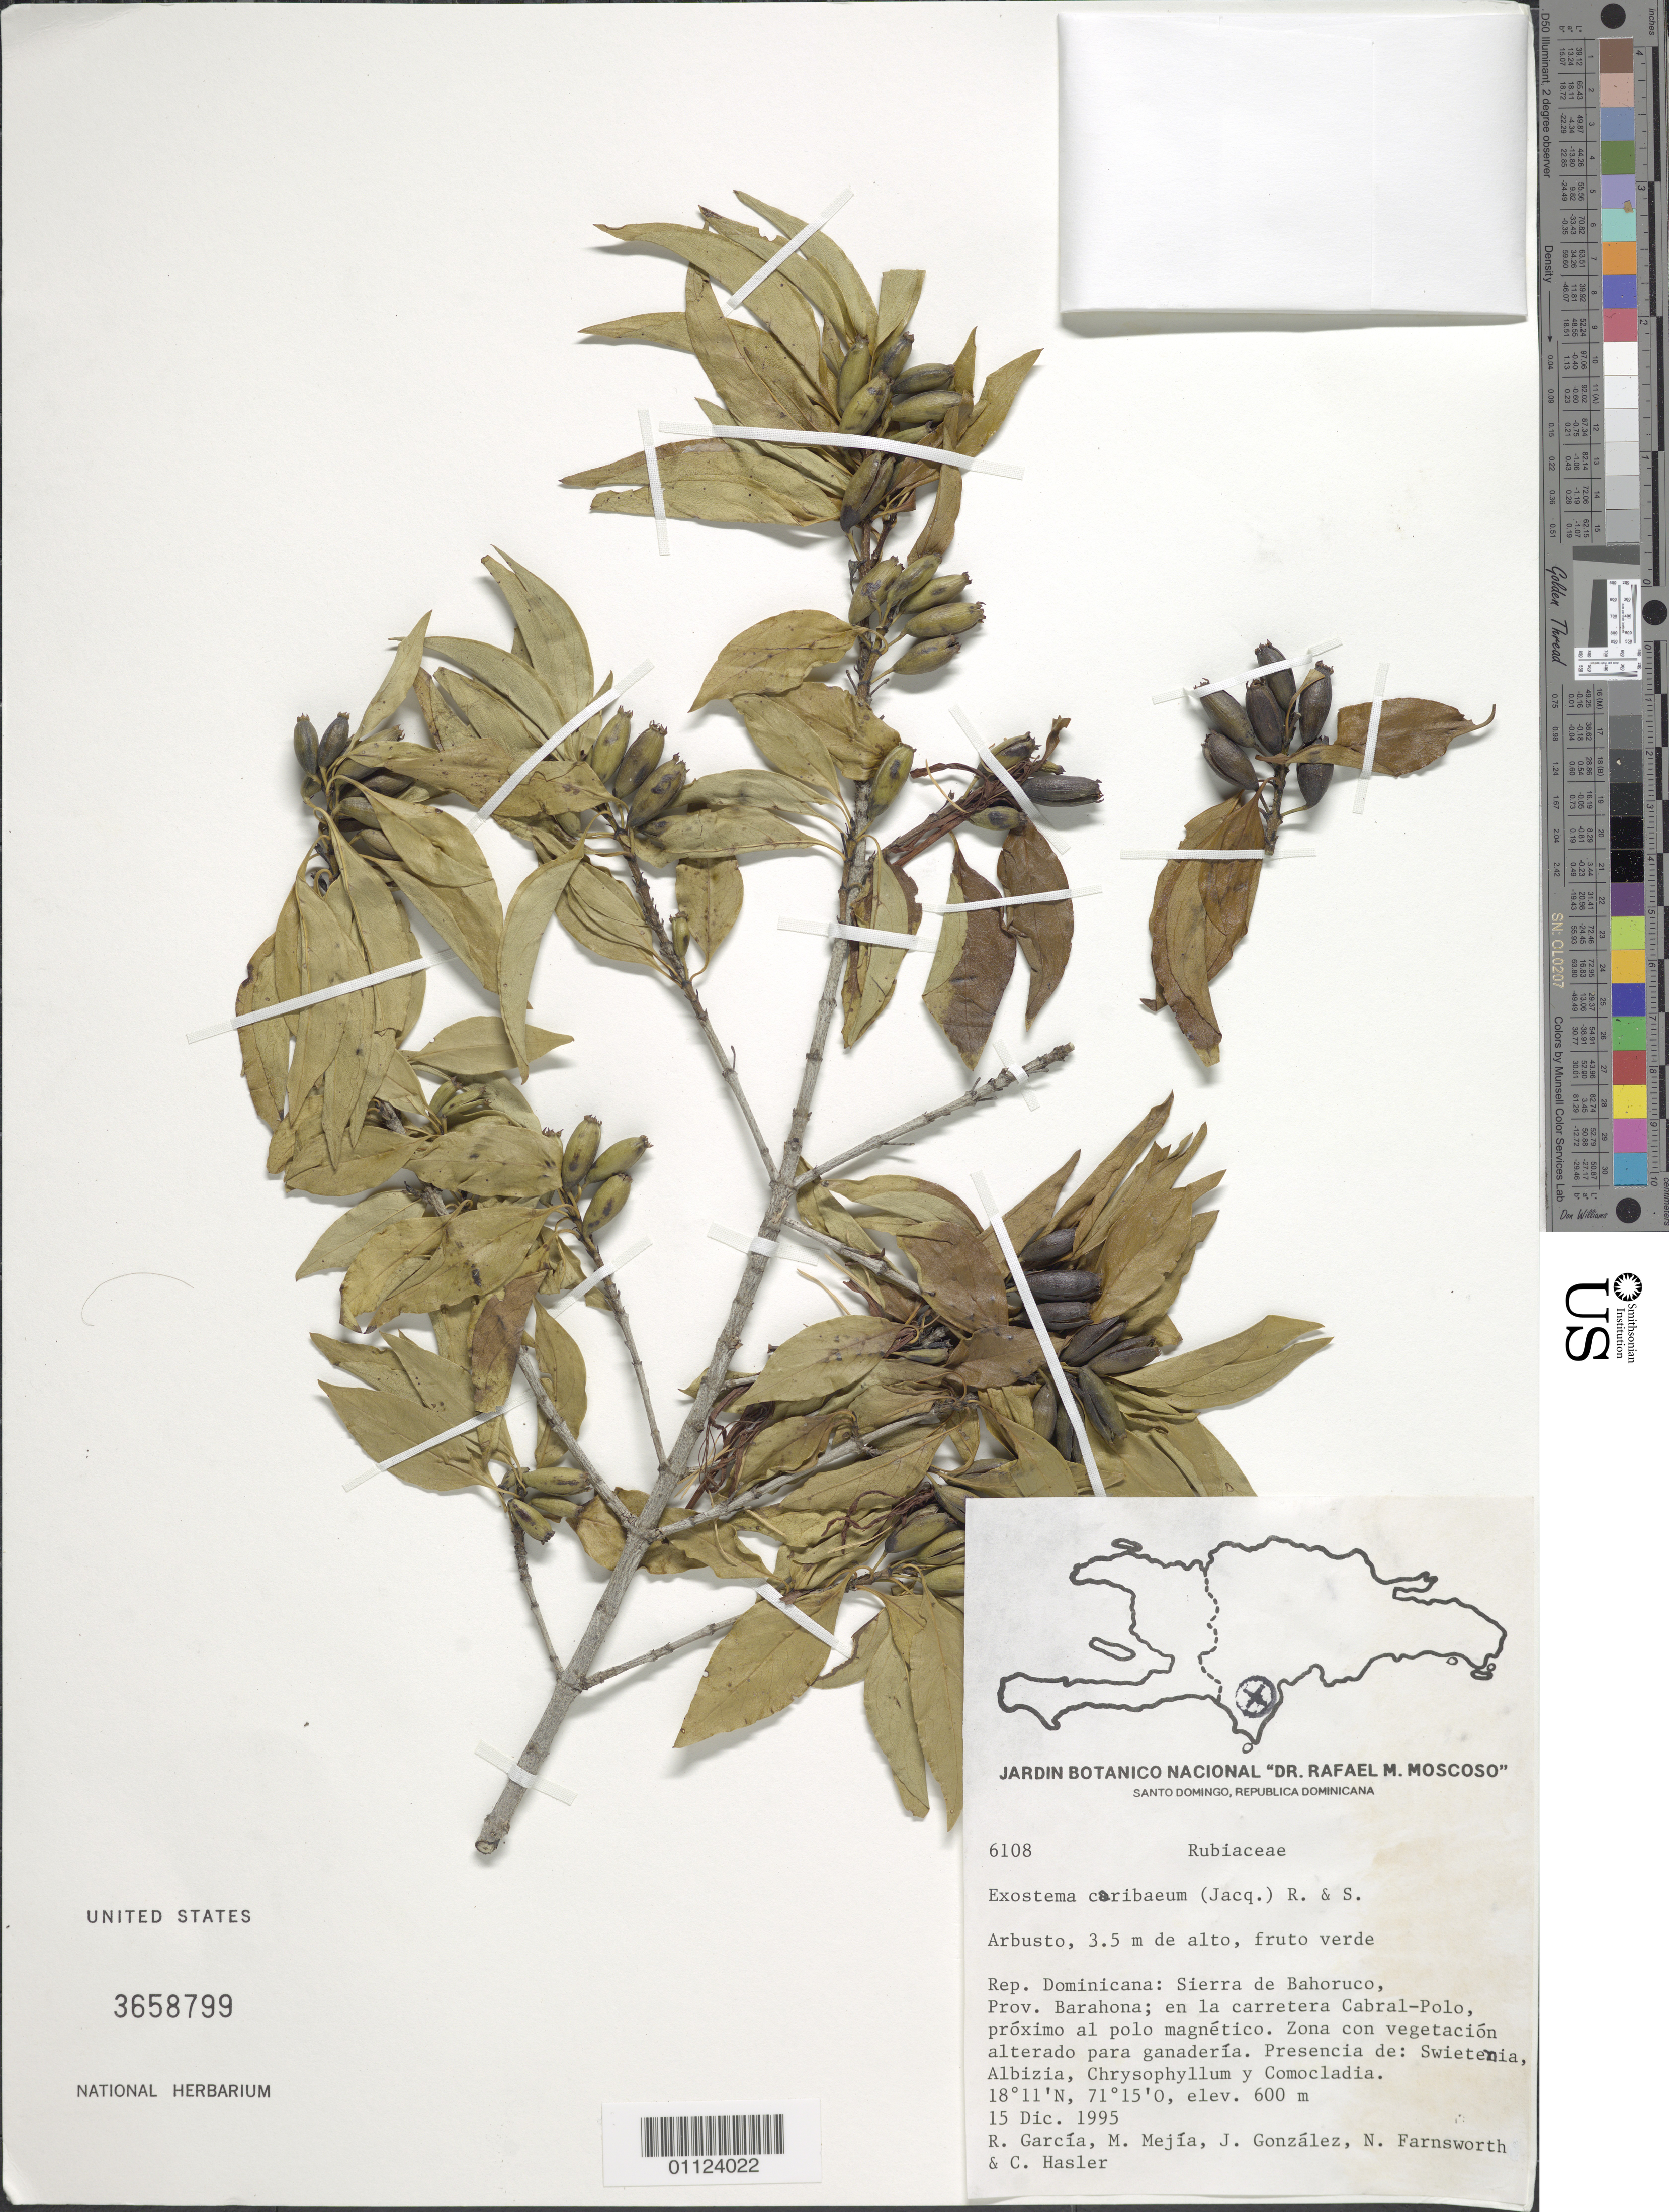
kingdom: Plantae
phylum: Tracheophyta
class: Magnoliopsida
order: Gentianales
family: Rubiaceae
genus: Exostema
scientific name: Exostema caribaeum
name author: (Jacq.) Roem. & Schult.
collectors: R. G. García, M. Mejia, J. González, N. Farnsworth & C. Hasler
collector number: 6108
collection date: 1995-12-15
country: Dominican Republic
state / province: Barahona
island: Hispaniola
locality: Sierra de Bahoruco, en la carretera Cabral - Polo, próximo al polo magnético.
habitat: Zona con vegetación alterado para ganadería. Prescencia de: Swietenia, Albizia, Chrysophyllum y Comocladia.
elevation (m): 600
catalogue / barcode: US 3658799